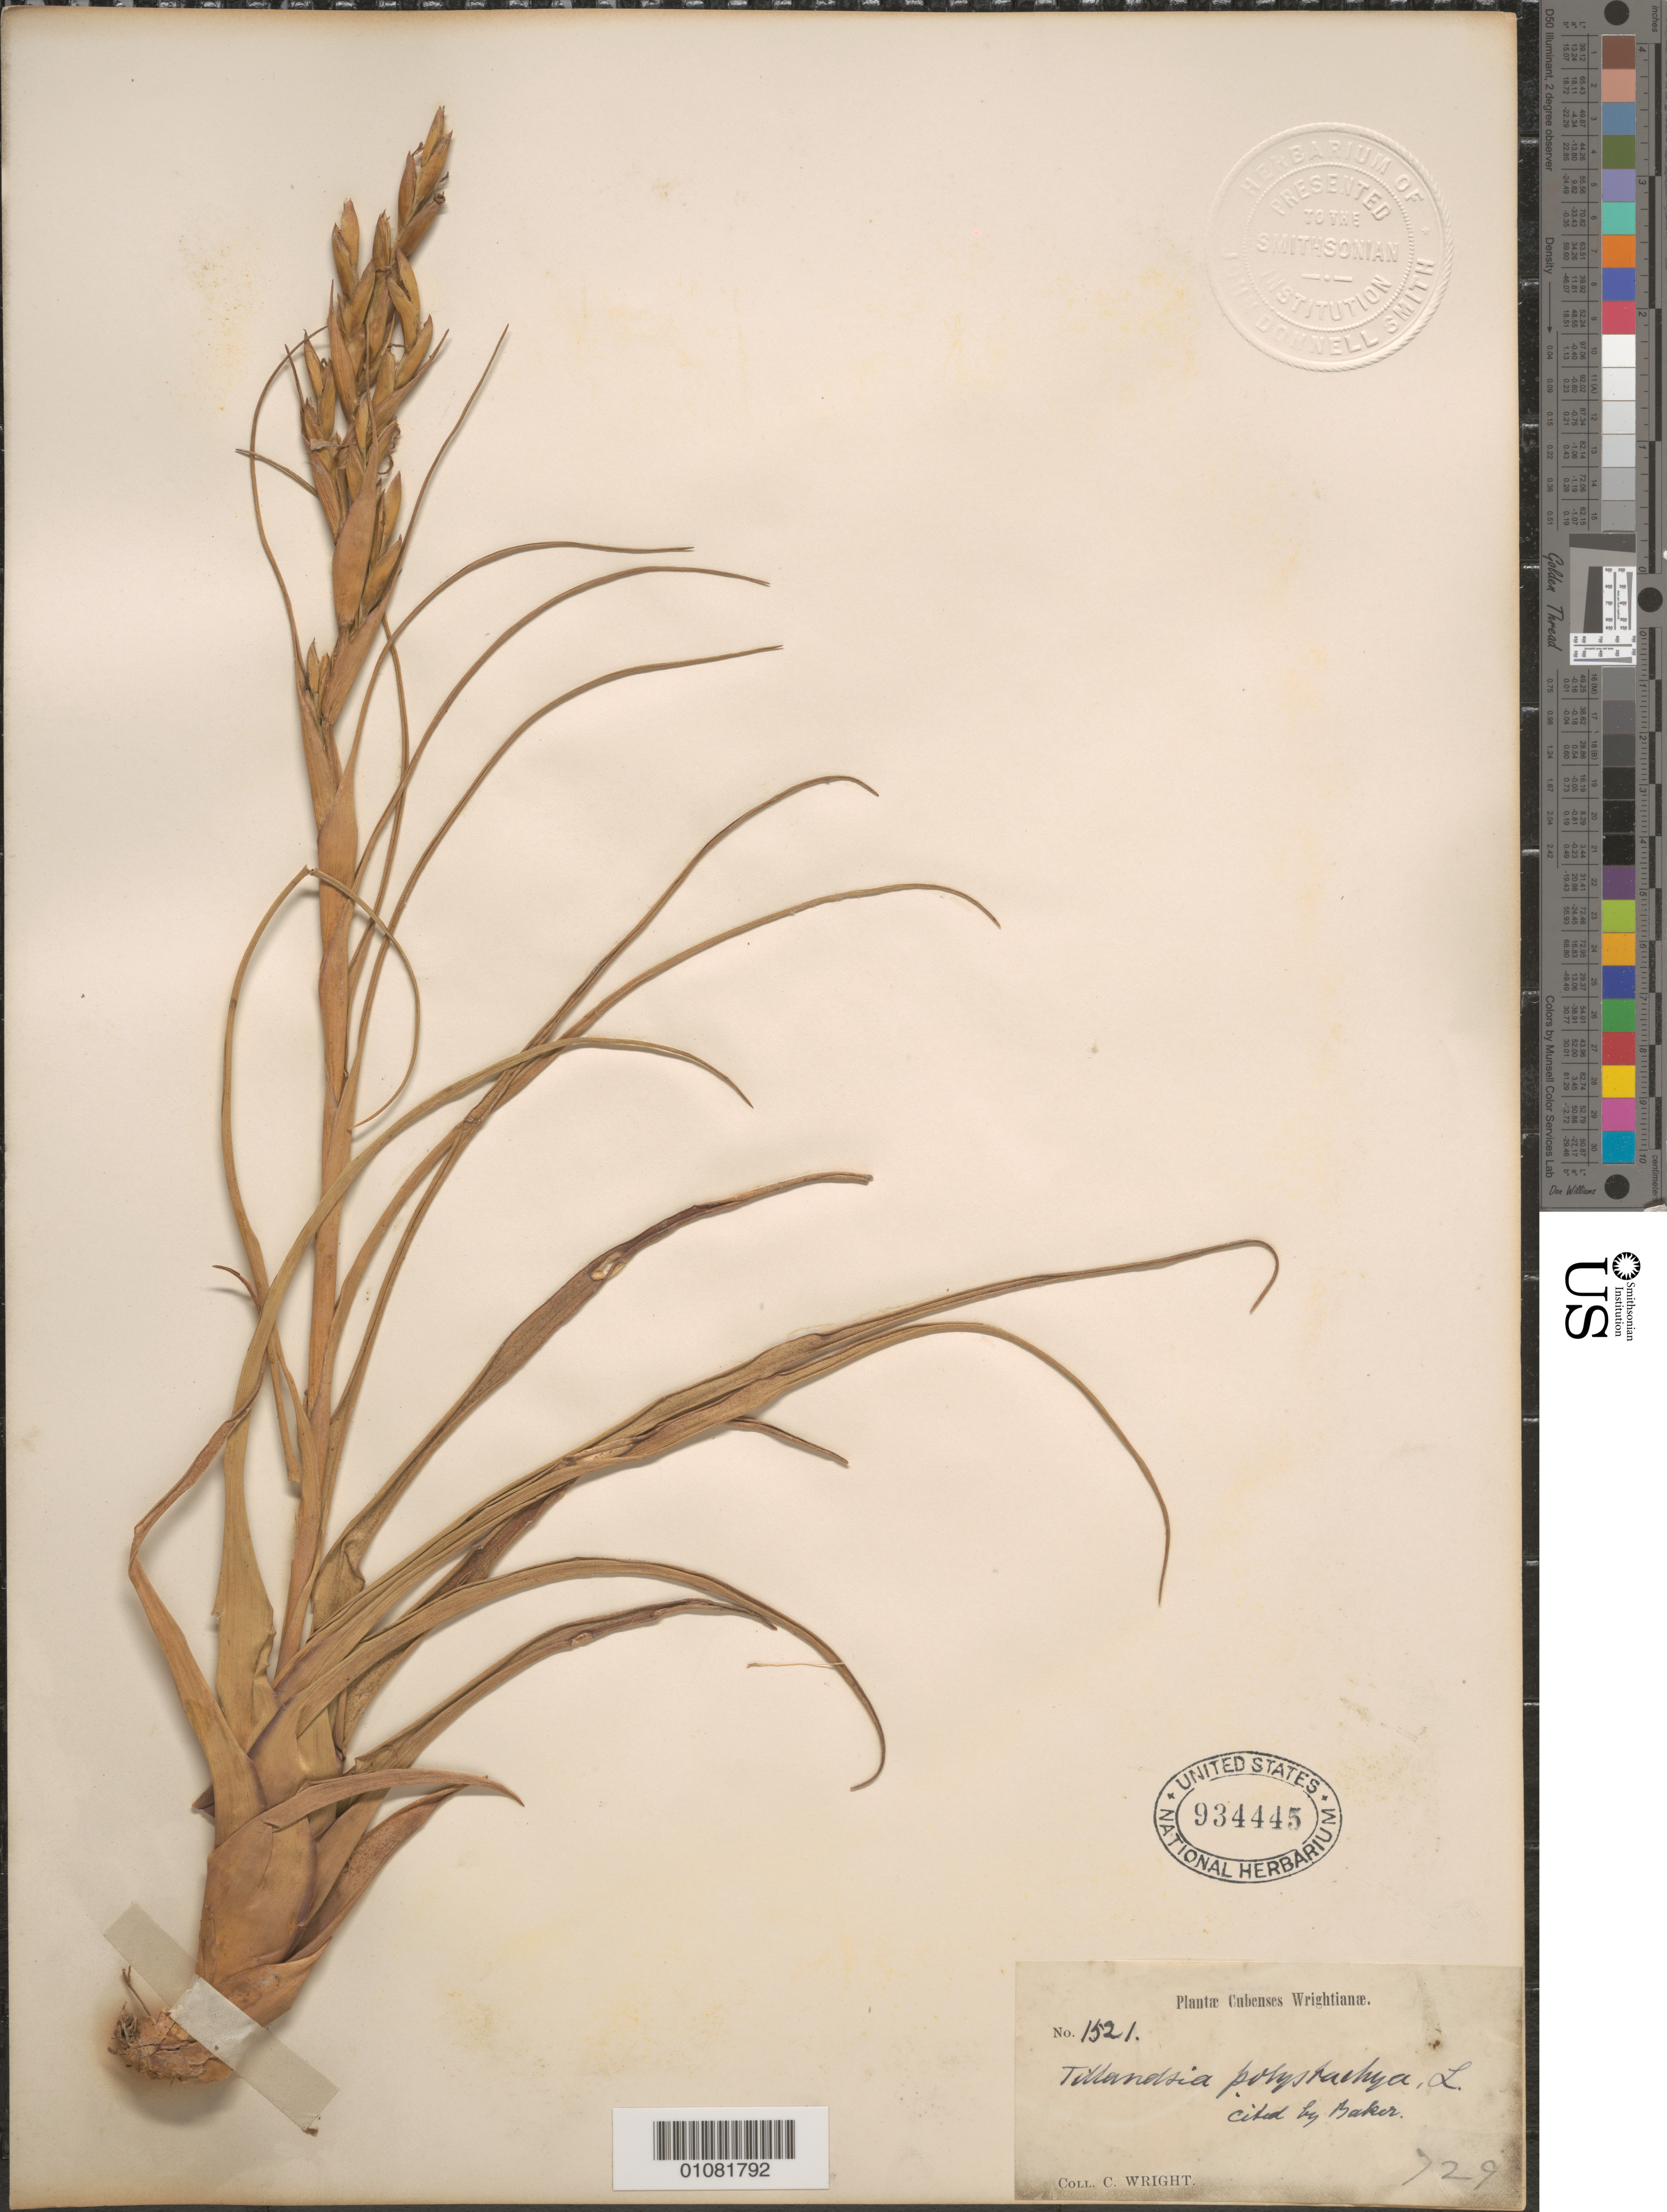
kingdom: Plantae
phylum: Tracheophyta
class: Liliopsida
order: Poales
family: Bromeliaceae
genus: Tillandsia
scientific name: Tillandsia polystachia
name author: (L.) L.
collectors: C. Wright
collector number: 1521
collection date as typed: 1800 to 1899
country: Cuba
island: Cuba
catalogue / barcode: US 934445